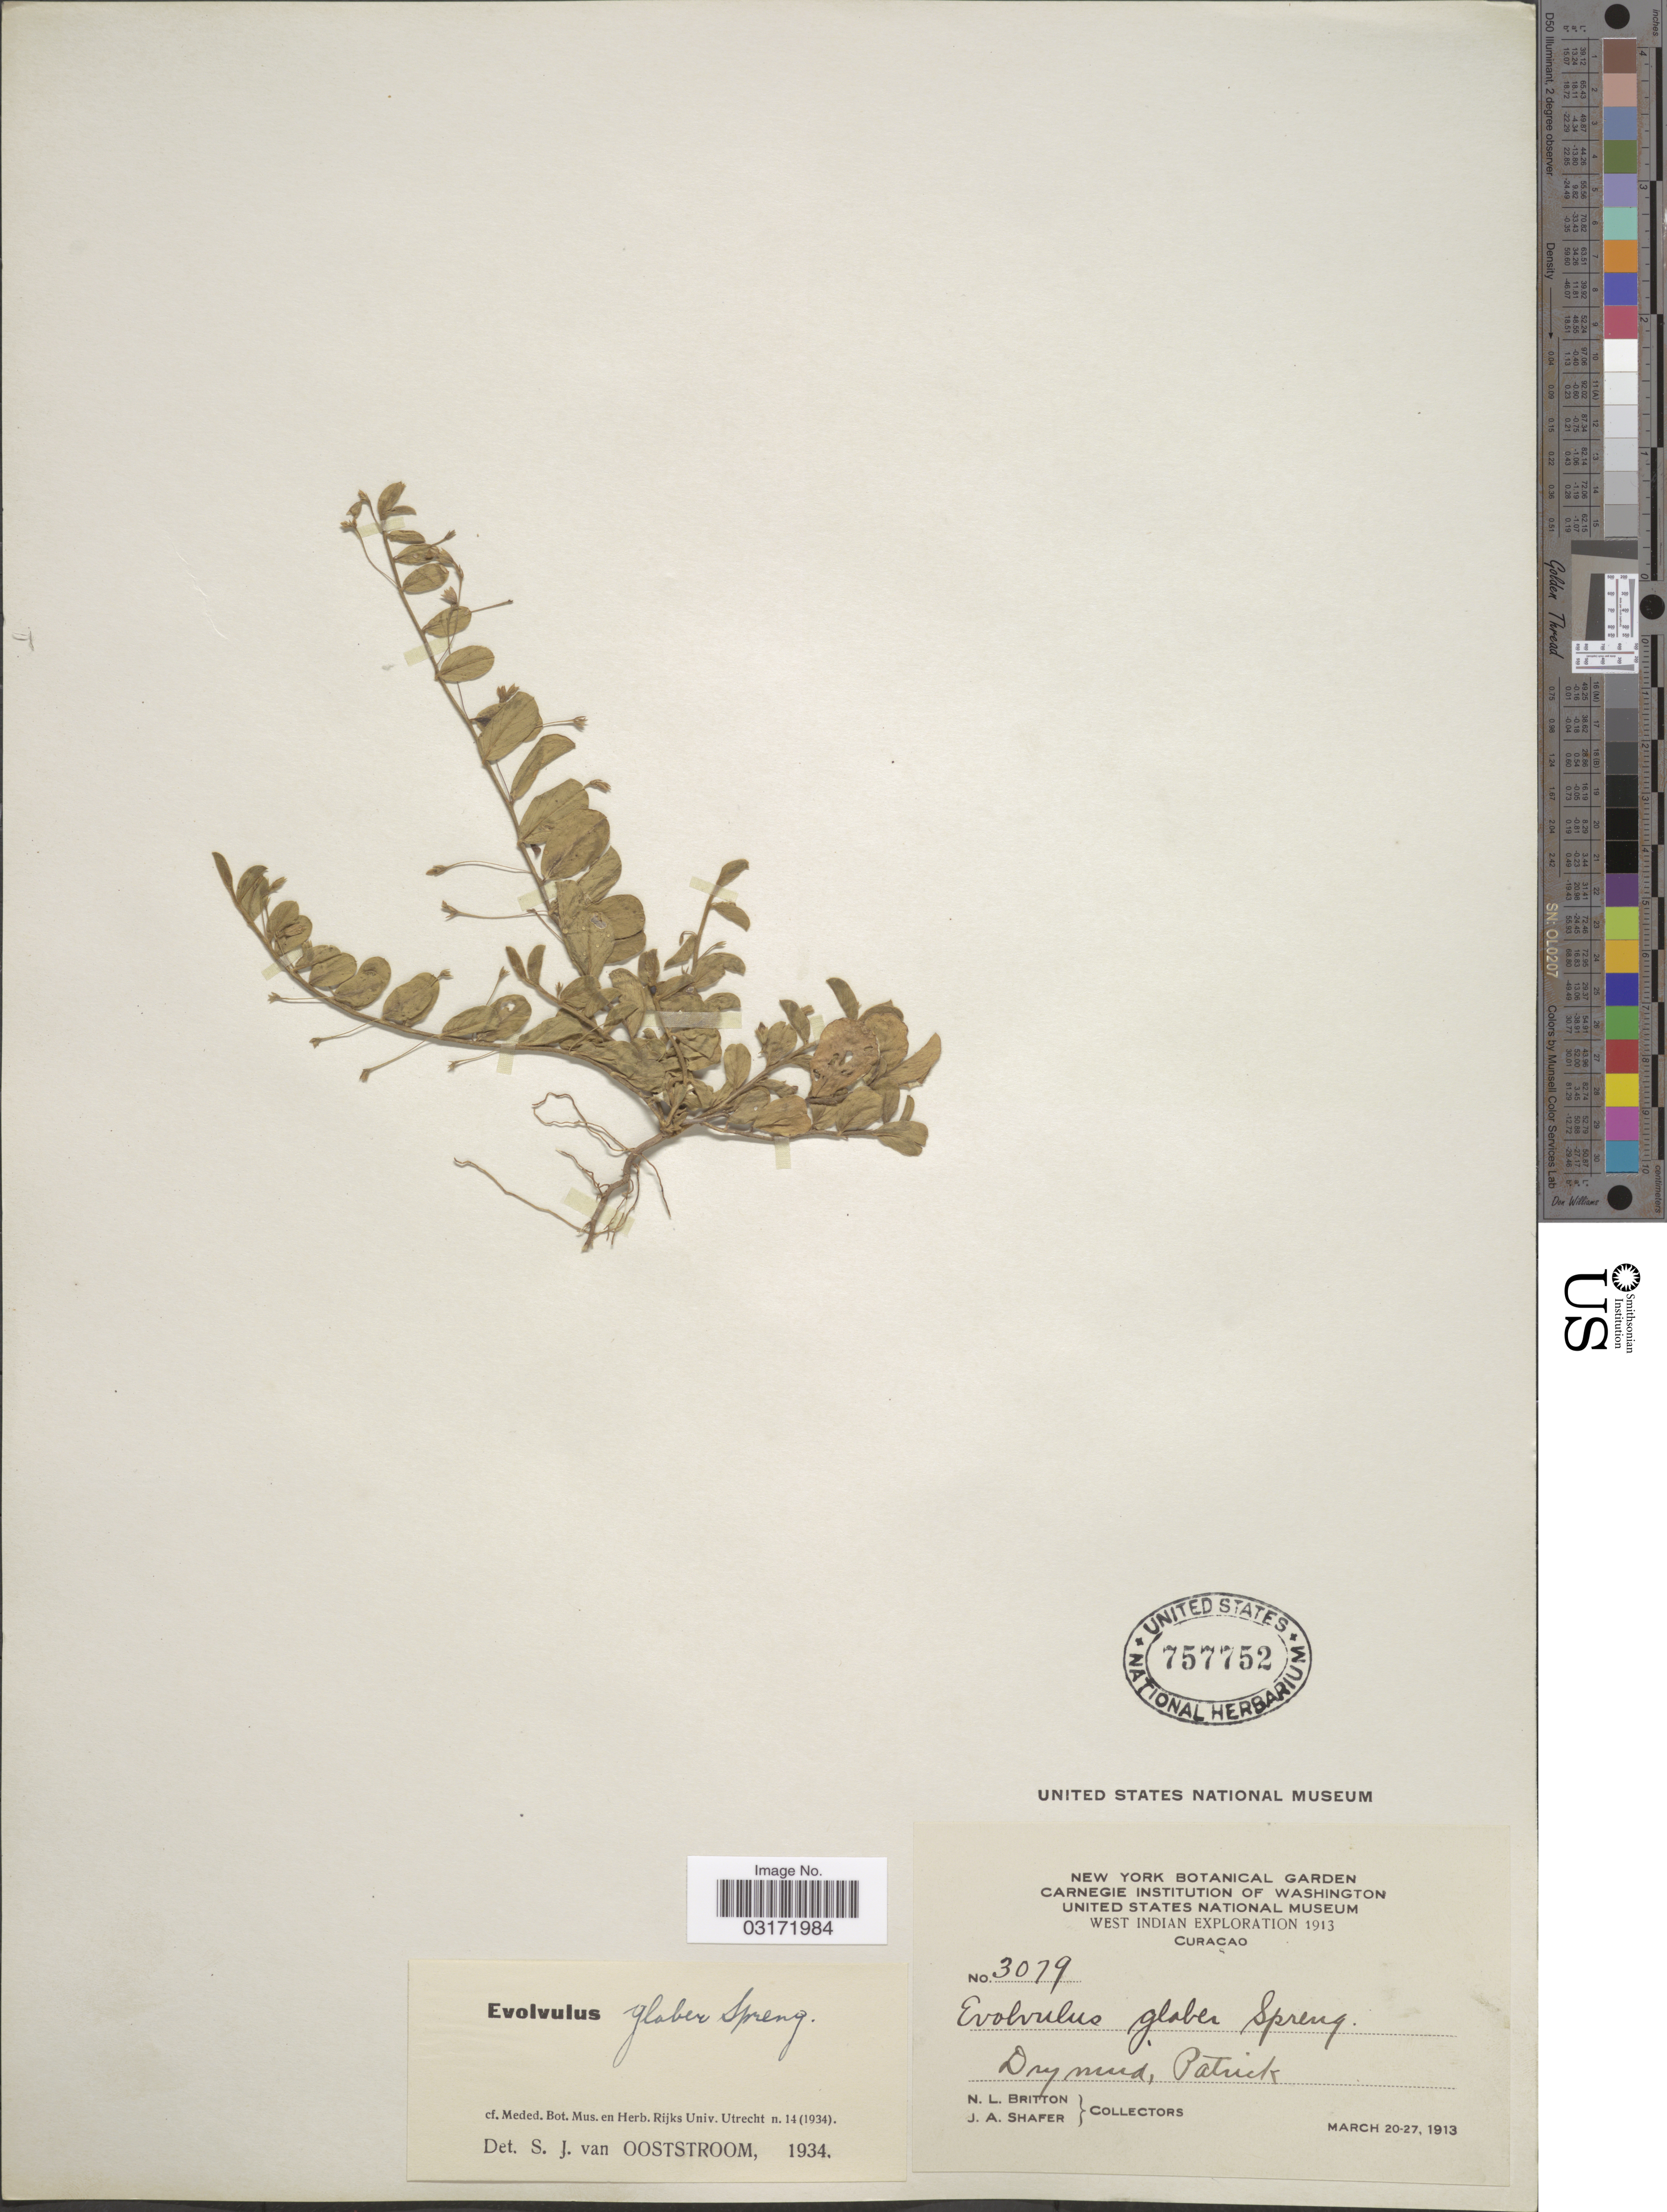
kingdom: Plantae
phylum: Tracheophyta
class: Magnoliopsida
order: Solanales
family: Convolvulaceae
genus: Evolvulus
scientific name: Evolvulus glaber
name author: Spreng.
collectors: N. Britton & J. A. Shafer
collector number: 3079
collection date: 1913-03-20/1913-03-27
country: Curaçao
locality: Dry mud, Patrick.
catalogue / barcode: US 757752